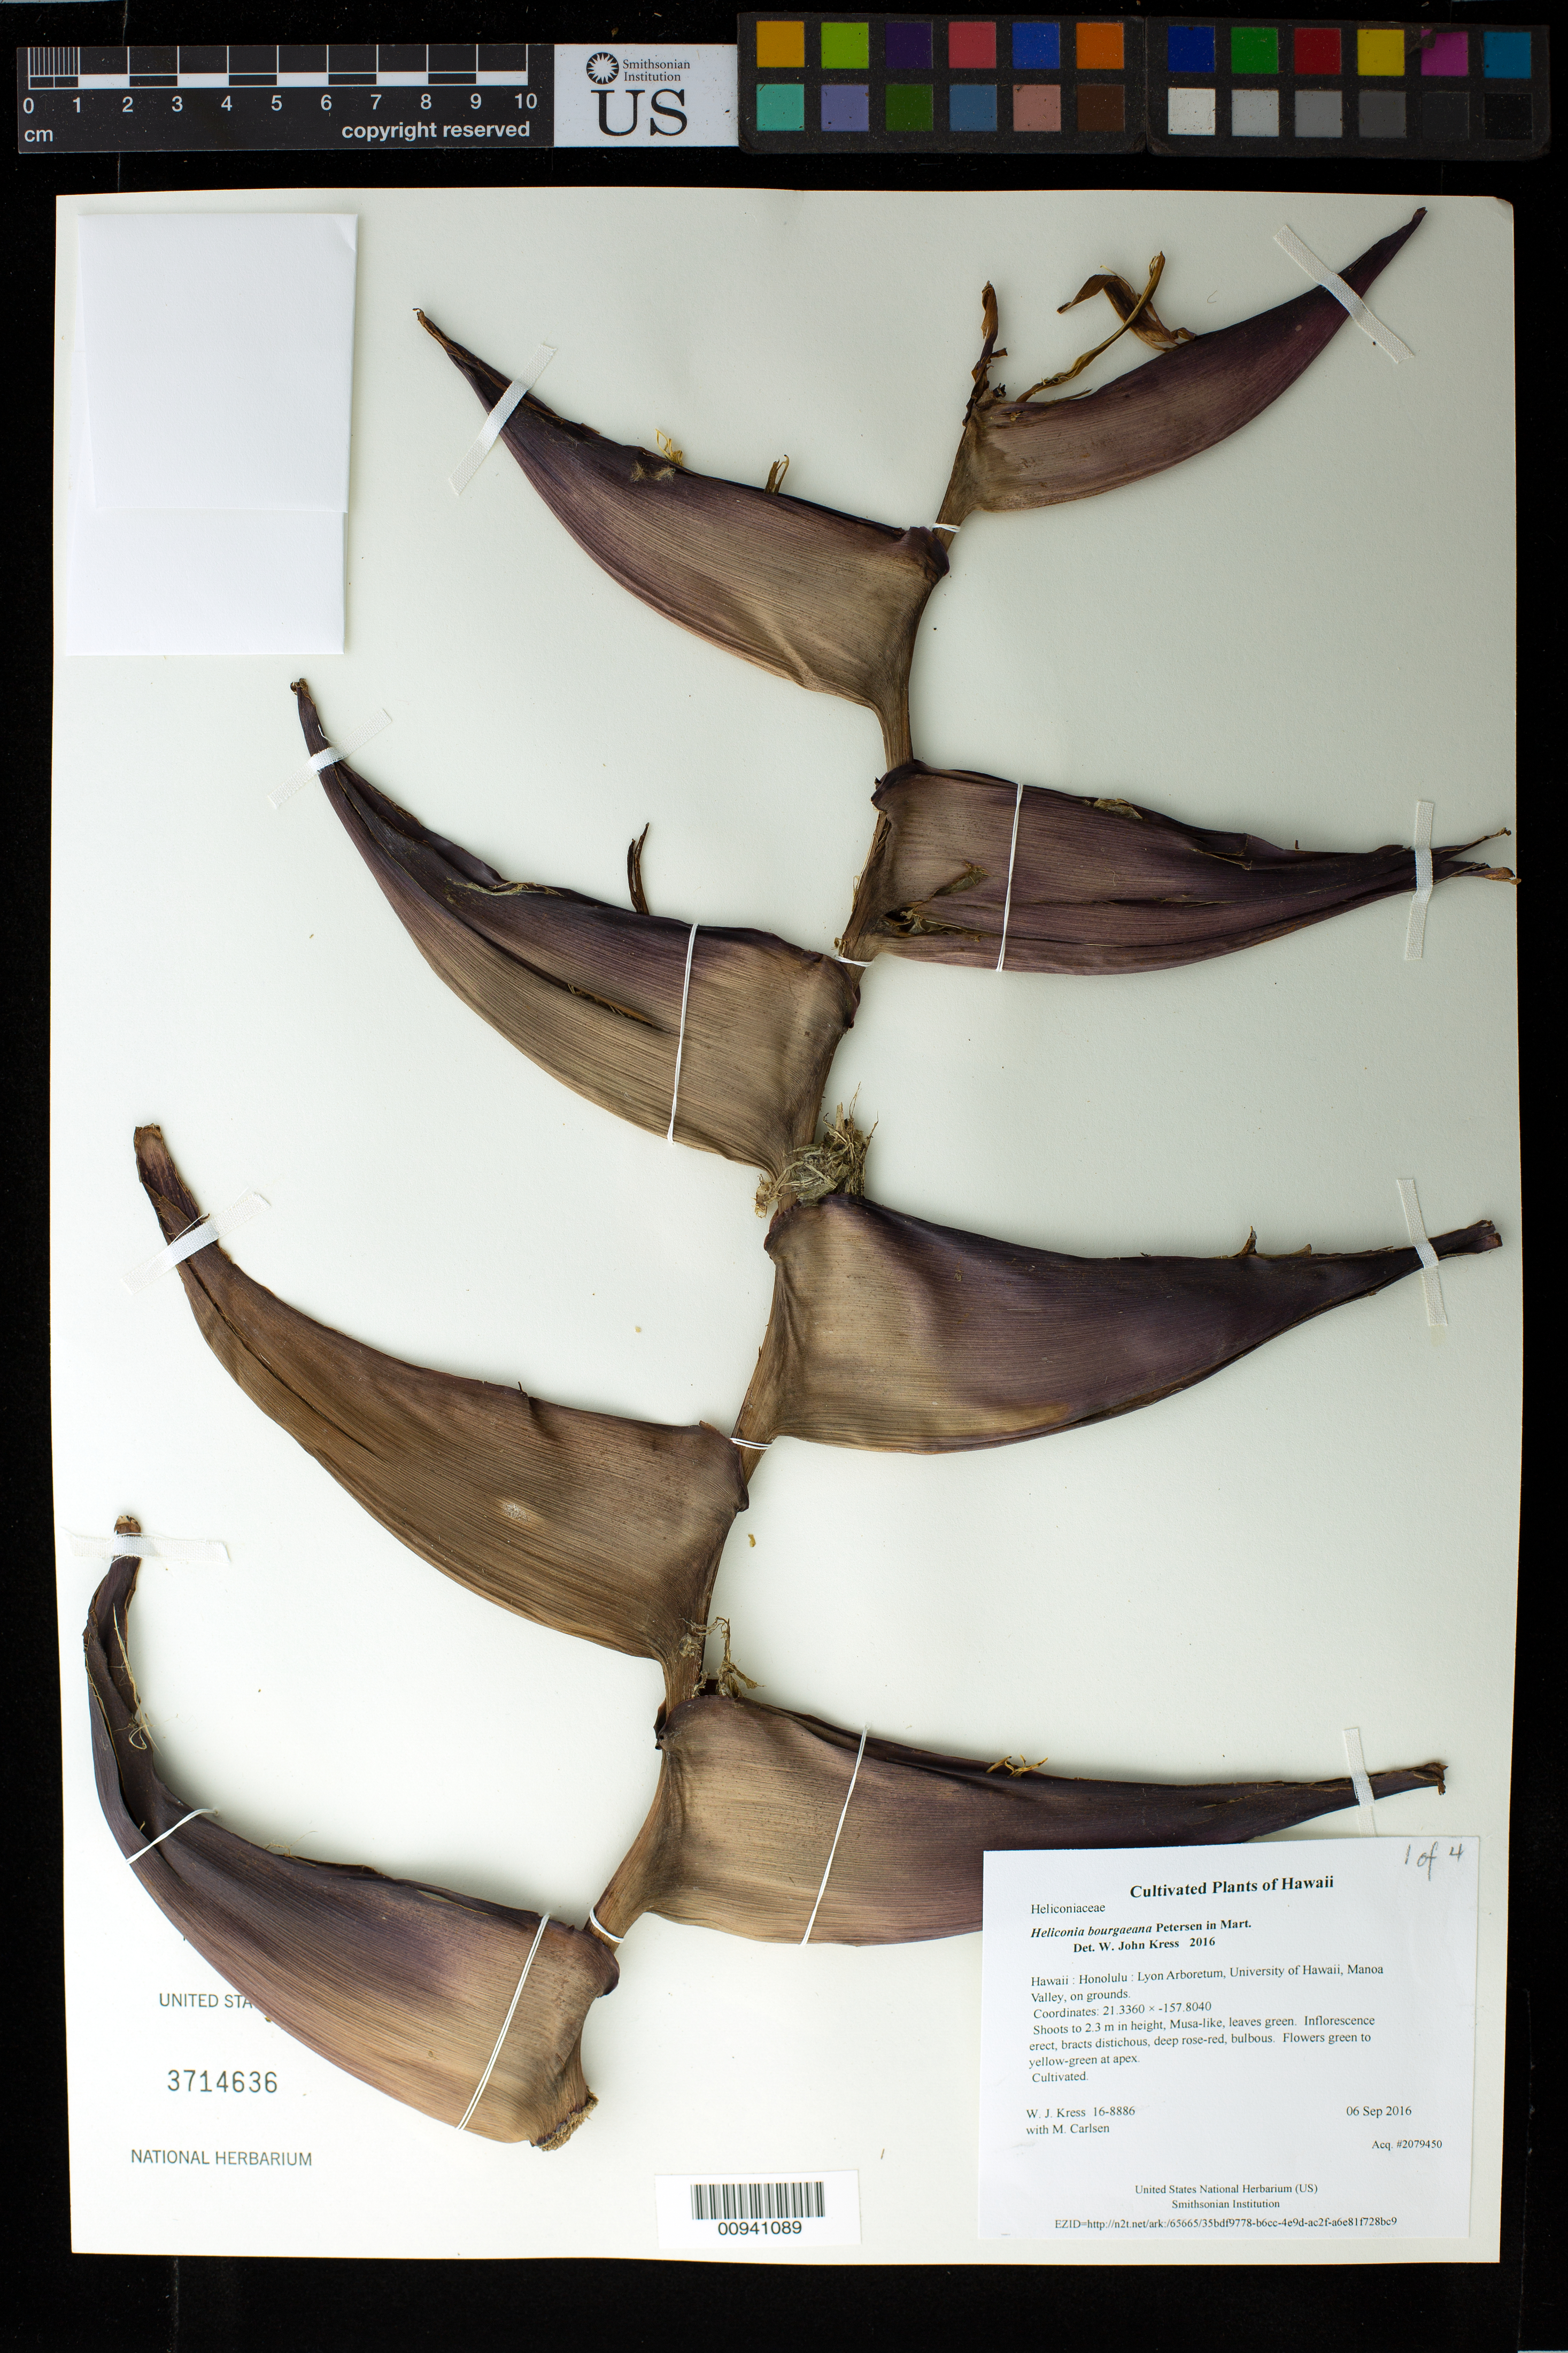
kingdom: Plantae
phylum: Tracheophyta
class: Liliopsida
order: Zingiberales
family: Heliconiaceae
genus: Heliconia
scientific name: Heliconia bourgaeana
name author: Petersen in Mart.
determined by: Kress, W. J., (US), Smithsonian Institution - National Museum of Natural History (UNITED STATES)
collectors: W. J. Kress & M. M. Carlsen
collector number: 16-8886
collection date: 2016-09-06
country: United States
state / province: Hawaii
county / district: Honolulu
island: Oahu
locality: Lyon Arboretum, University of Hawaii, Manoa Valley, on grounds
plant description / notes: Frozen tissue stored in Biorepository at AG5NN51; dried tissue stored at AG5NN50.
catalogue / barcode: US 3714636